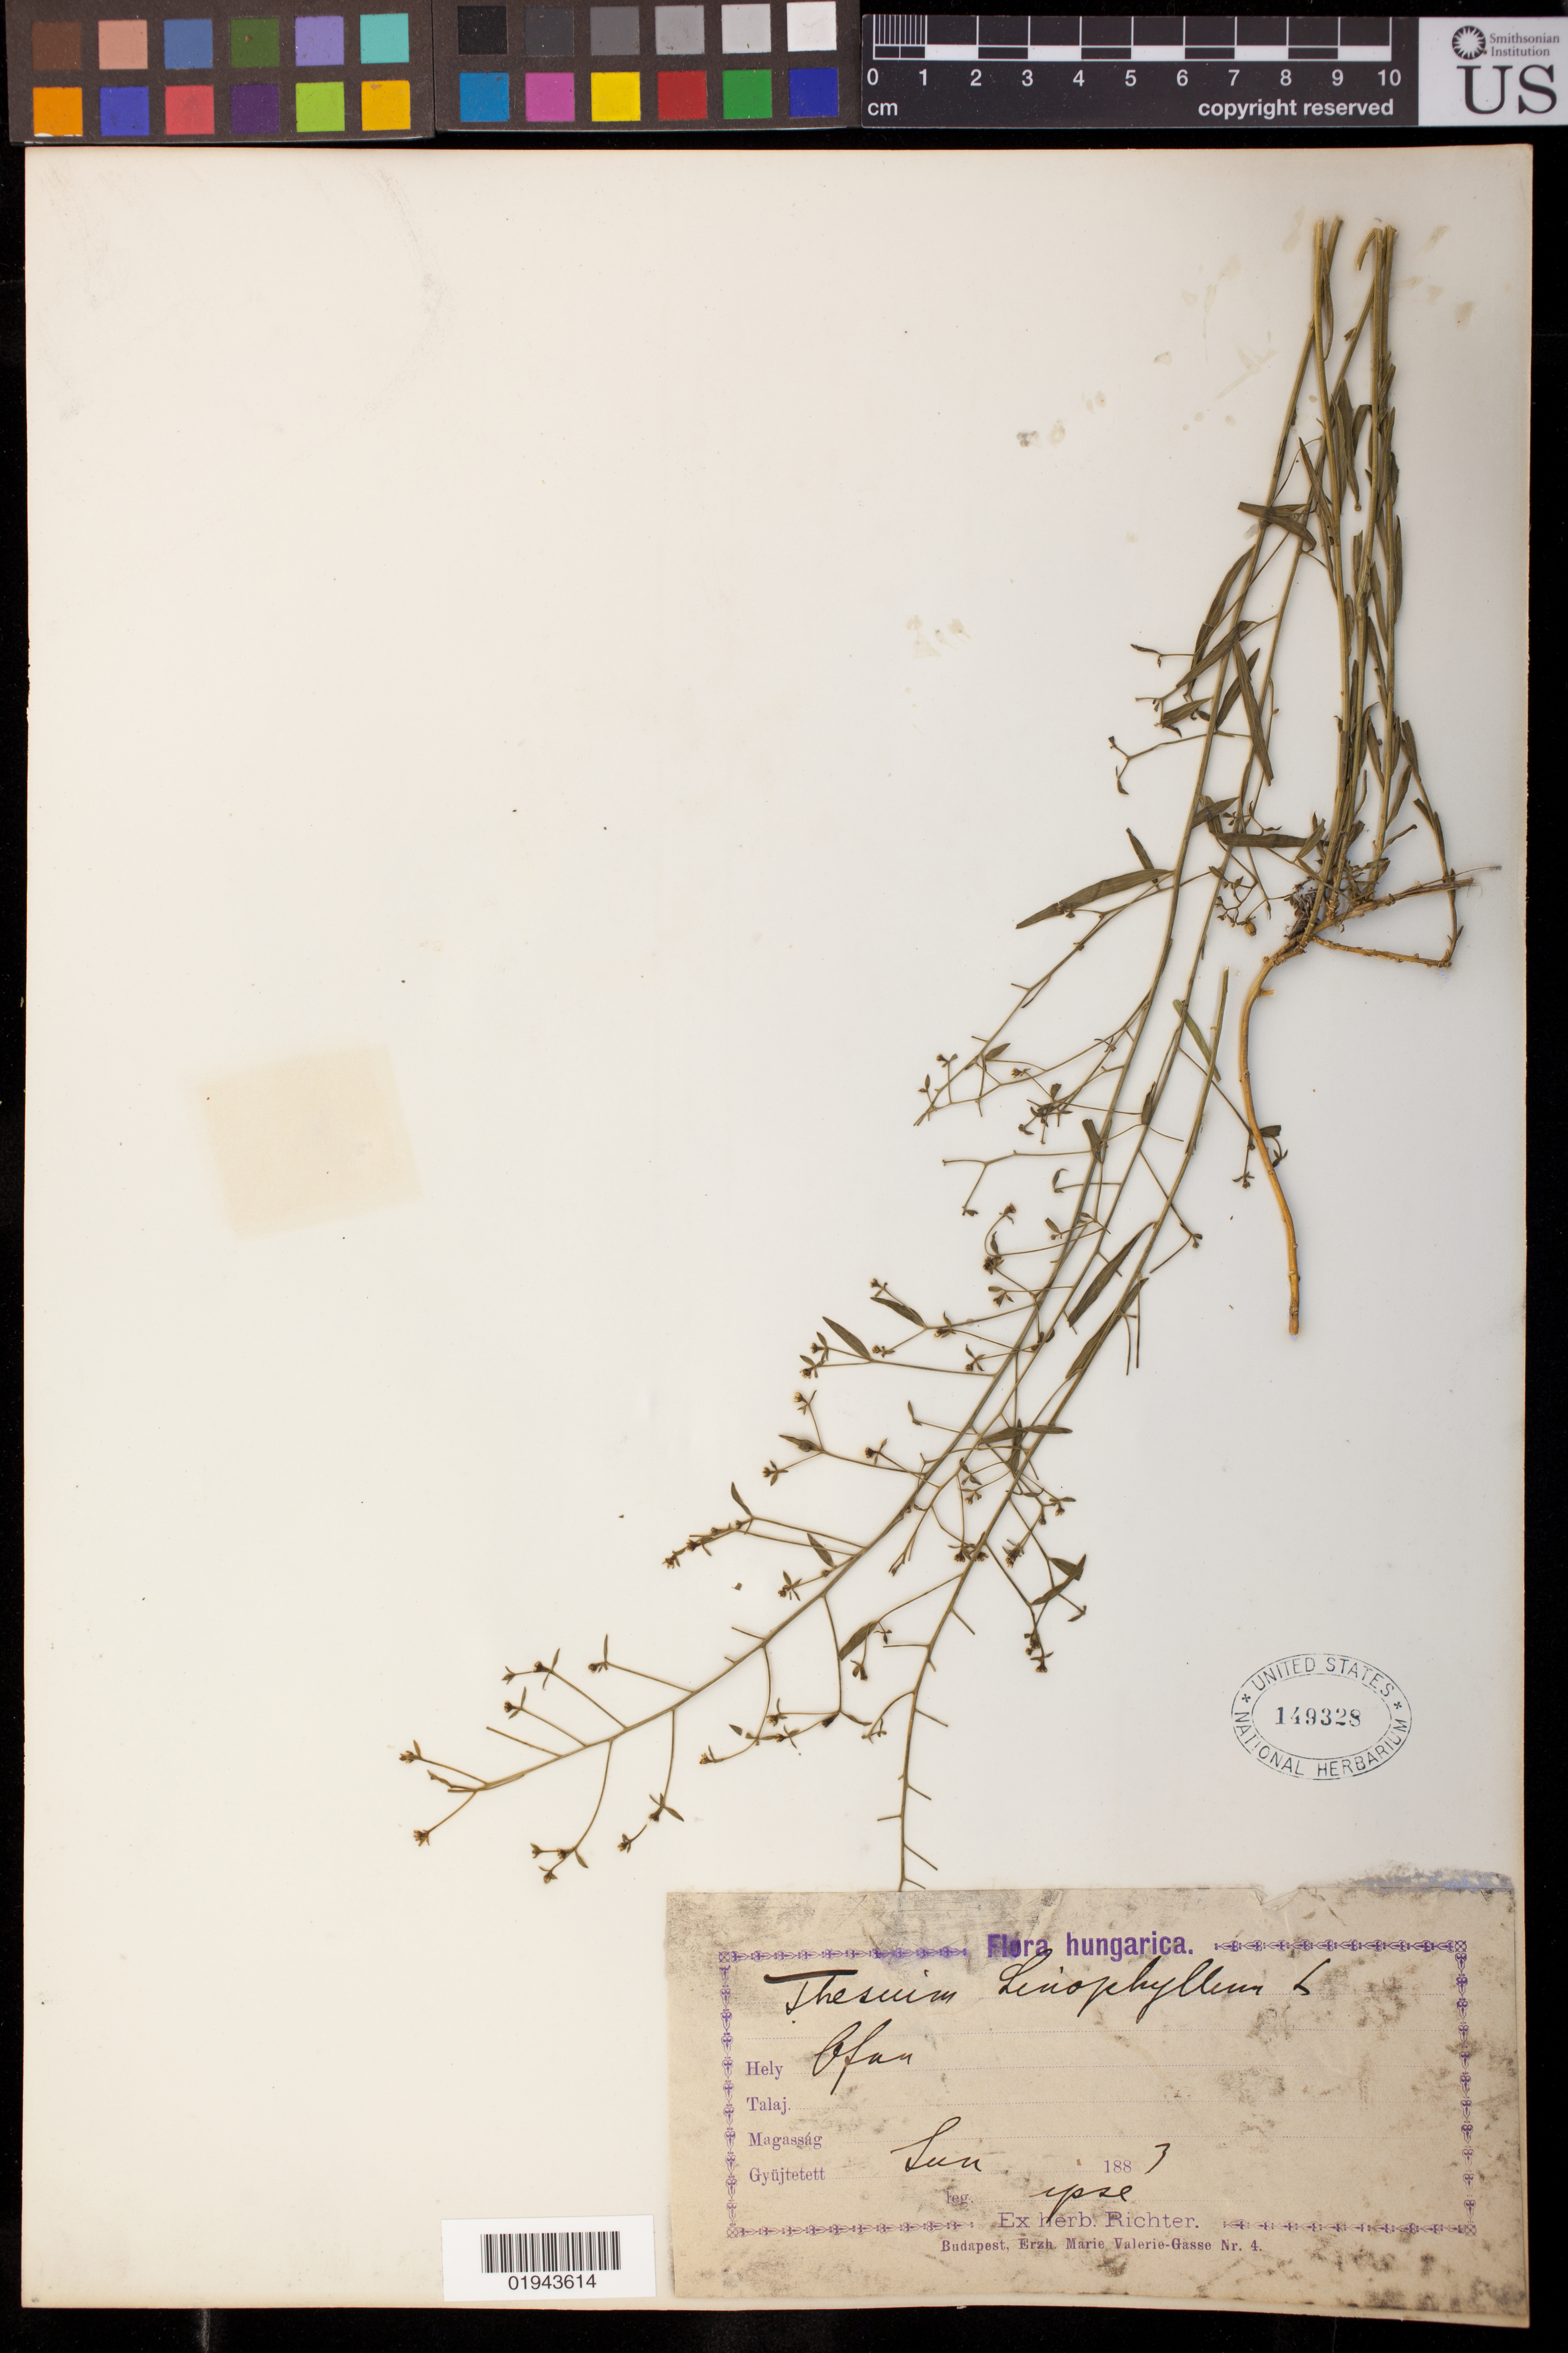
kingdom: Plantae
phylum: Tracheophyta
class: Magnoliopsida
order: Santalales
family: Thesiaceae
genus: Thesium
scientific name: Thesium linophyllum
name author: L.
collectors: -- Richter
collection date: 1883-06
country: Hungary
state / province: Budapest, Capital District of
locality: Ofen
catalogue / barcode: US 149328